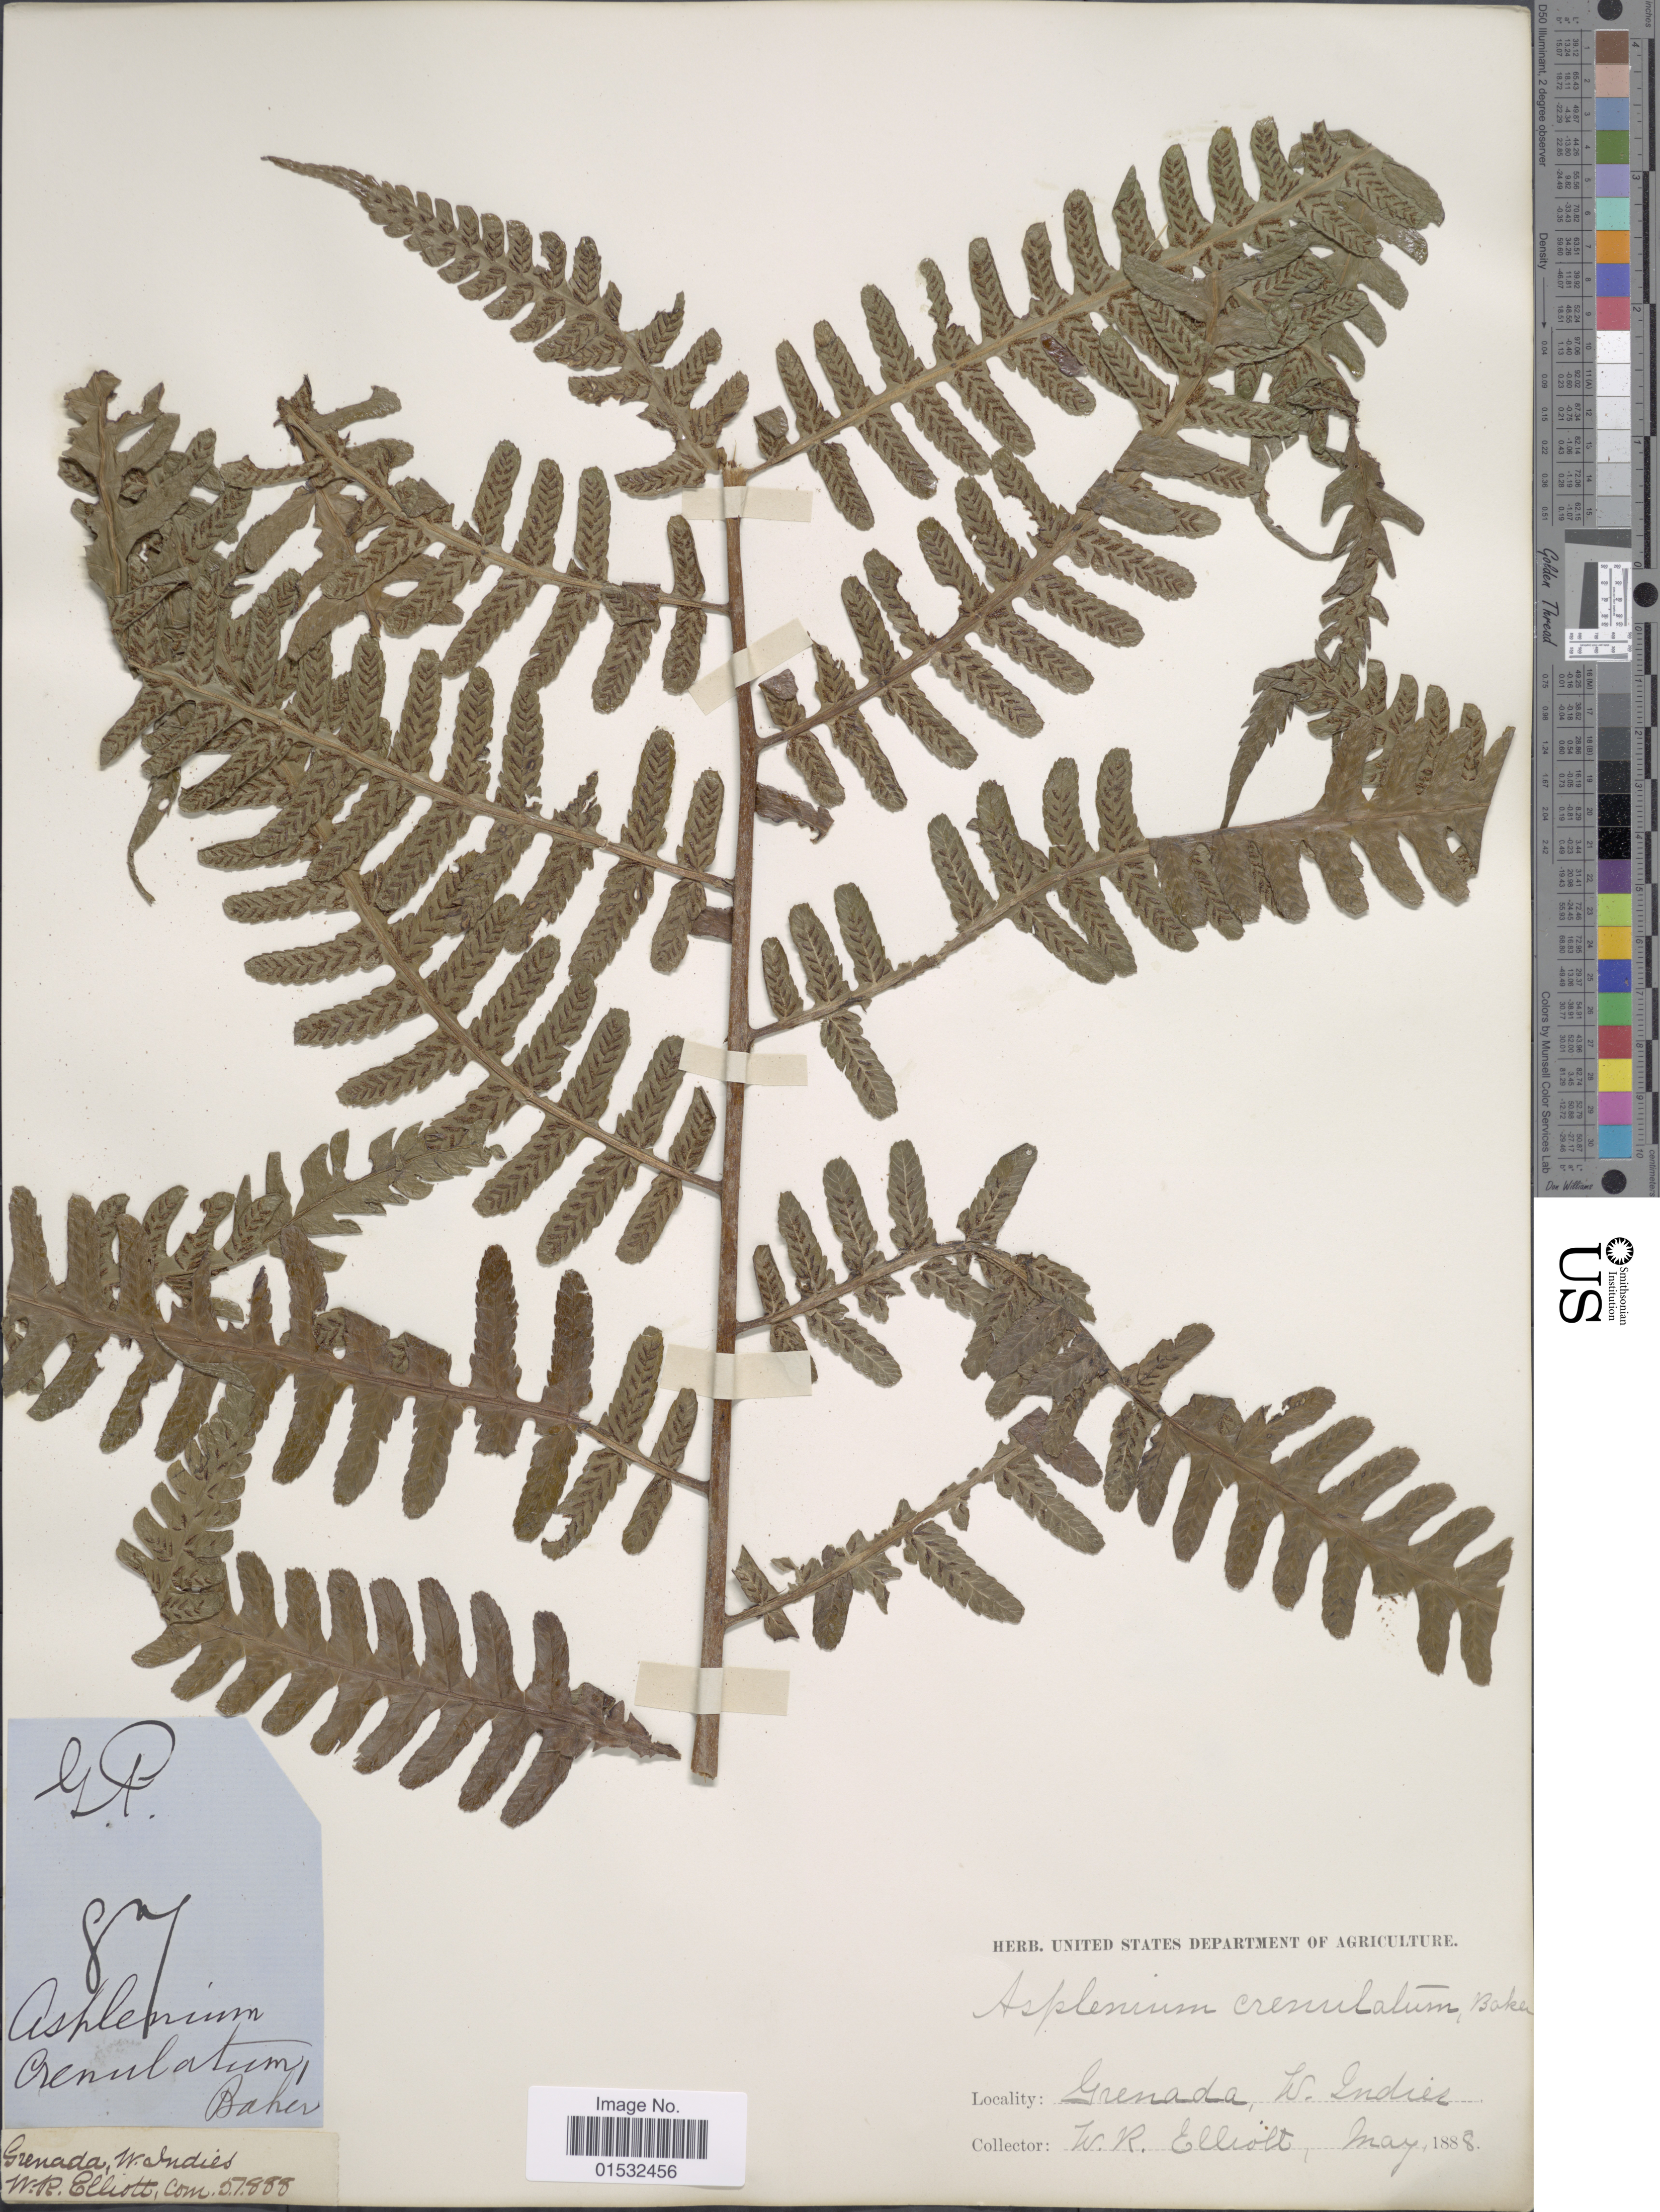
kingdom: Plantae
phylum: Tracheophyta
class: Polypodiopsida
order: Polypodiales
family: Athyriaceae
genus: Diplazium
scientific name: Diplazium striatum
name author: (L.) C. Presl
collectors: W. Elliott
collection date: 1888-05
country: Grenada